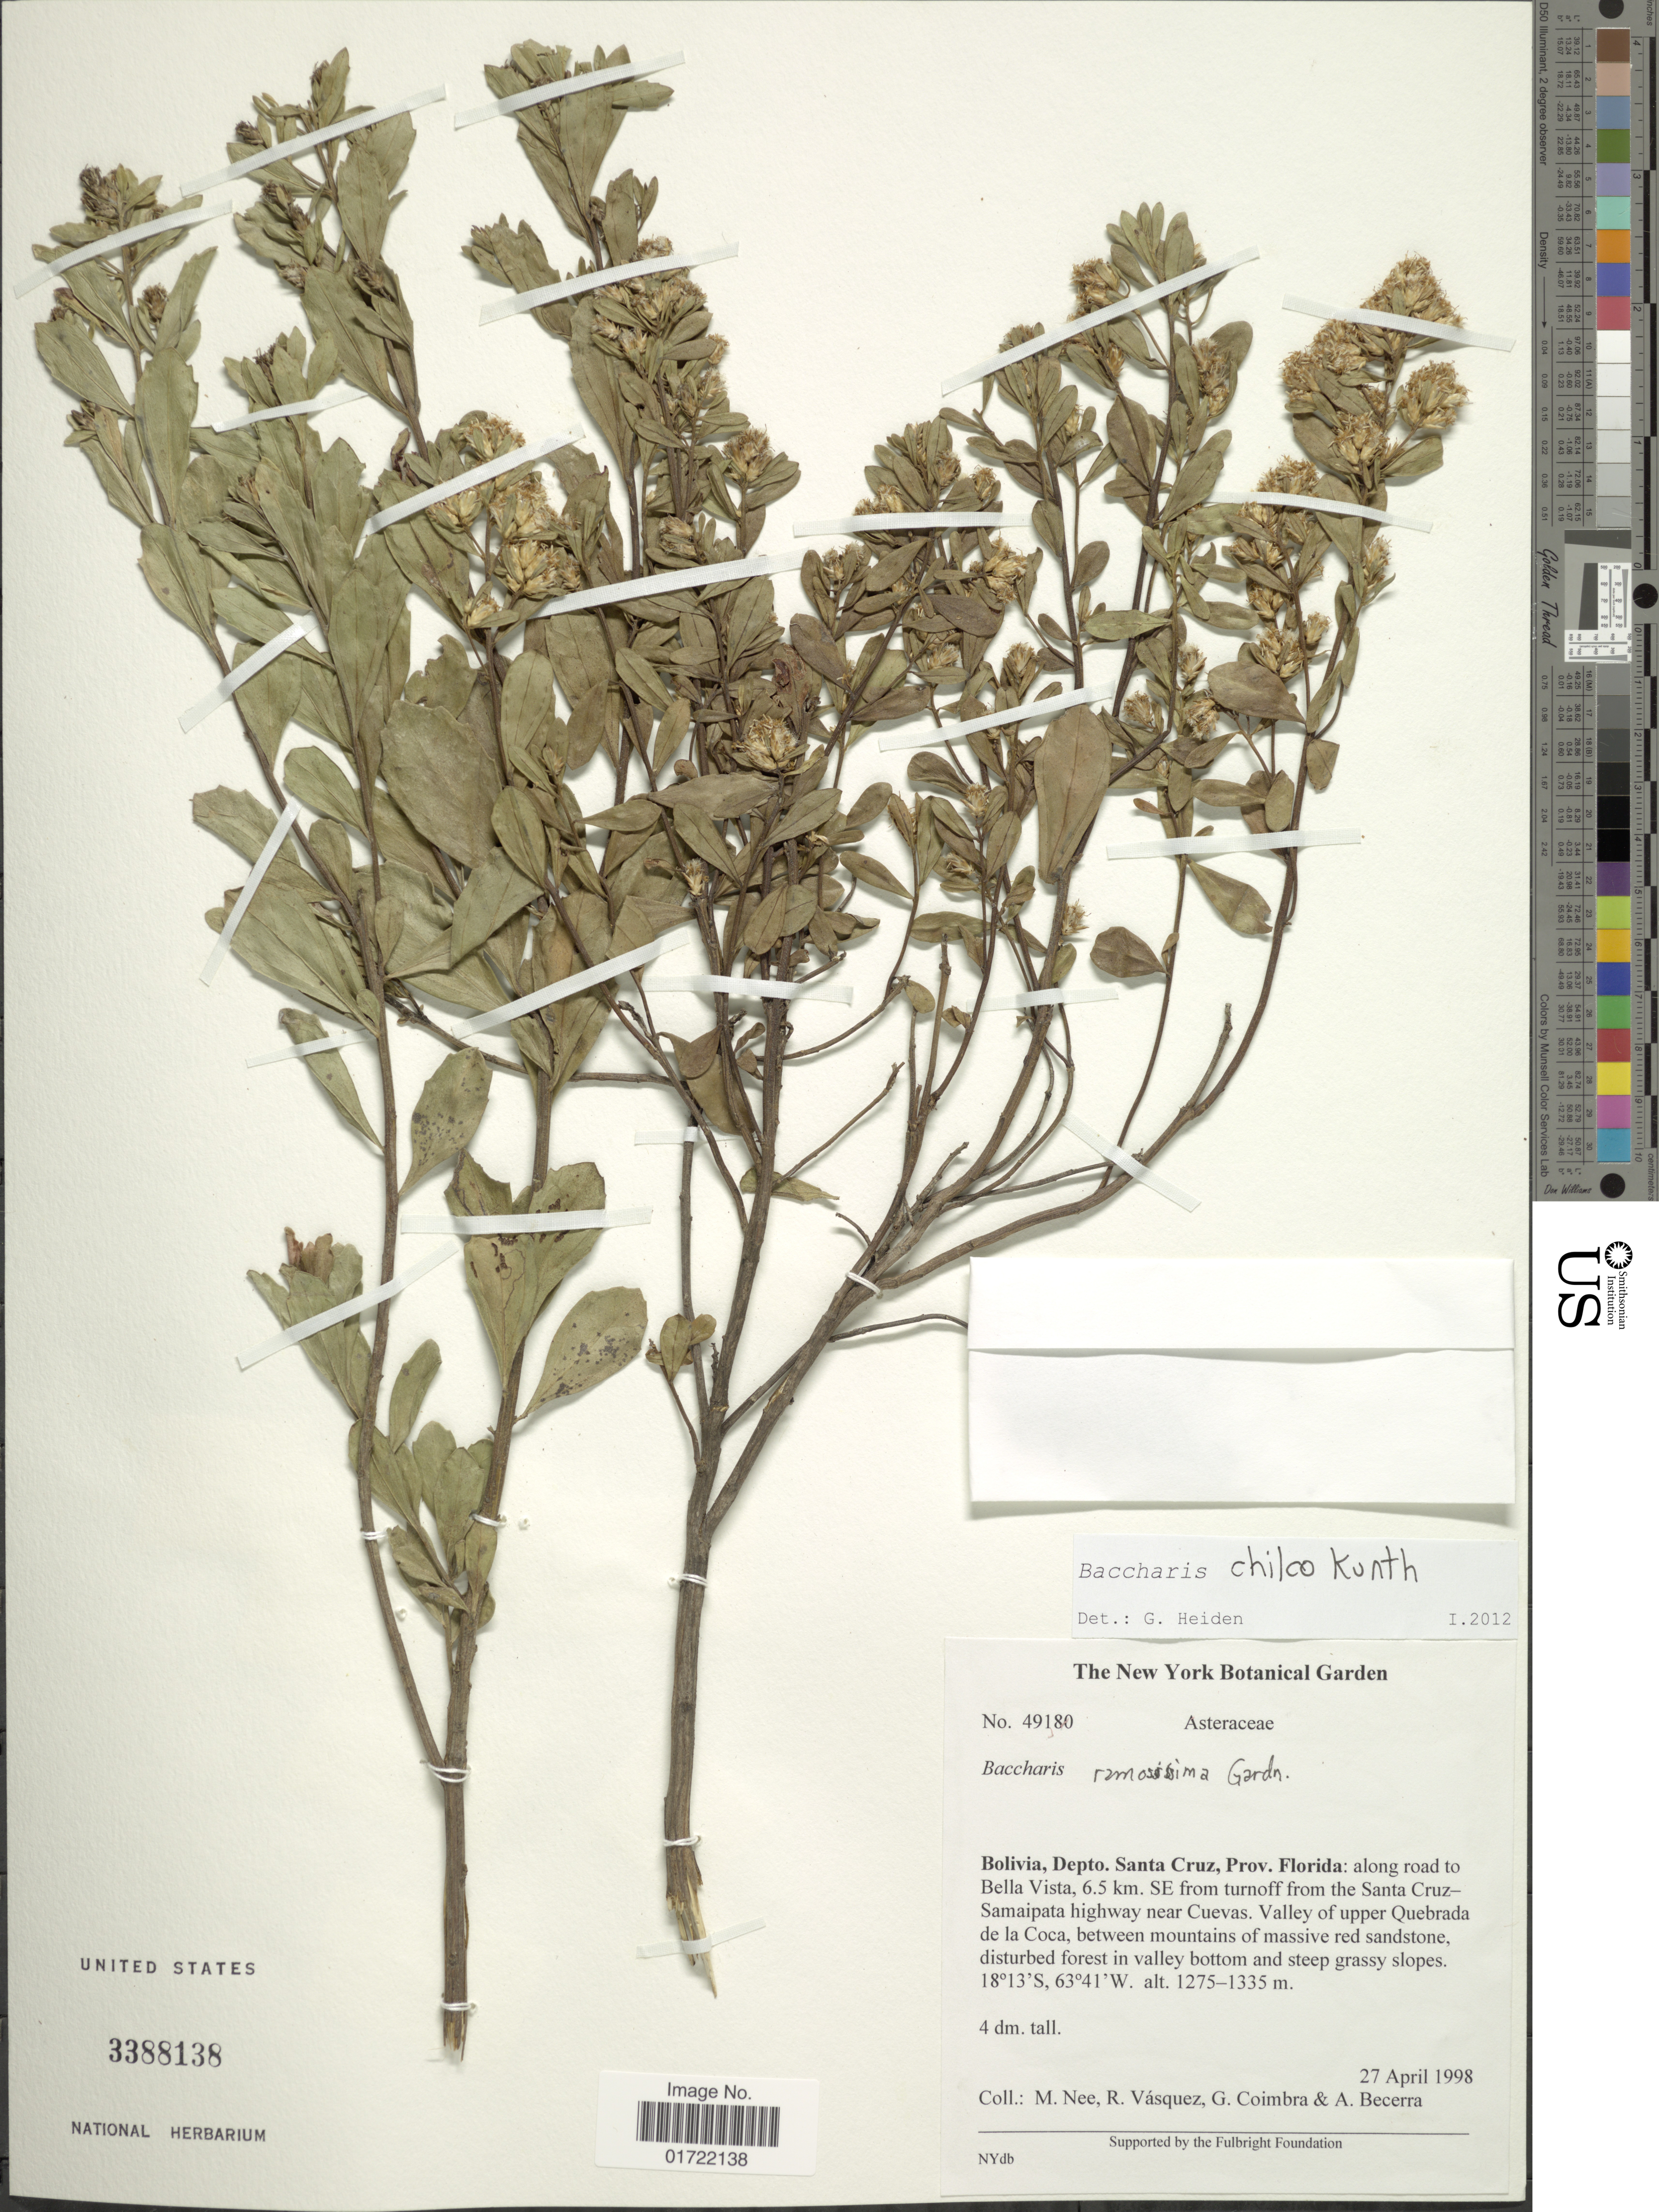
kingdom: Plantae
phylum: Tracheophyta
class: Magnoliopsida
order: Asterales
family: Asteraceae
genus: Baccharis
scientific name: Baccharis chilco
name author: Kunth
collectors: M. Nee, R. Vasquez, G. Coimbra & A. Becerra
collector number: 49180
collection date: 1998-04-27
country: Bolivia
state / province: Santa Cruz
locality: Santa Cruz Dept.: Prov. Florida, along road to Bella Vista, 6.5 km, SE from turnoff from the Santa Cruz Samaipata highway near Cuevas, Valley of upper Quebrada de la Coca, between mountains of massicve red sandstone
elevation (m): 1275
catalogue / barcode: US 3388138